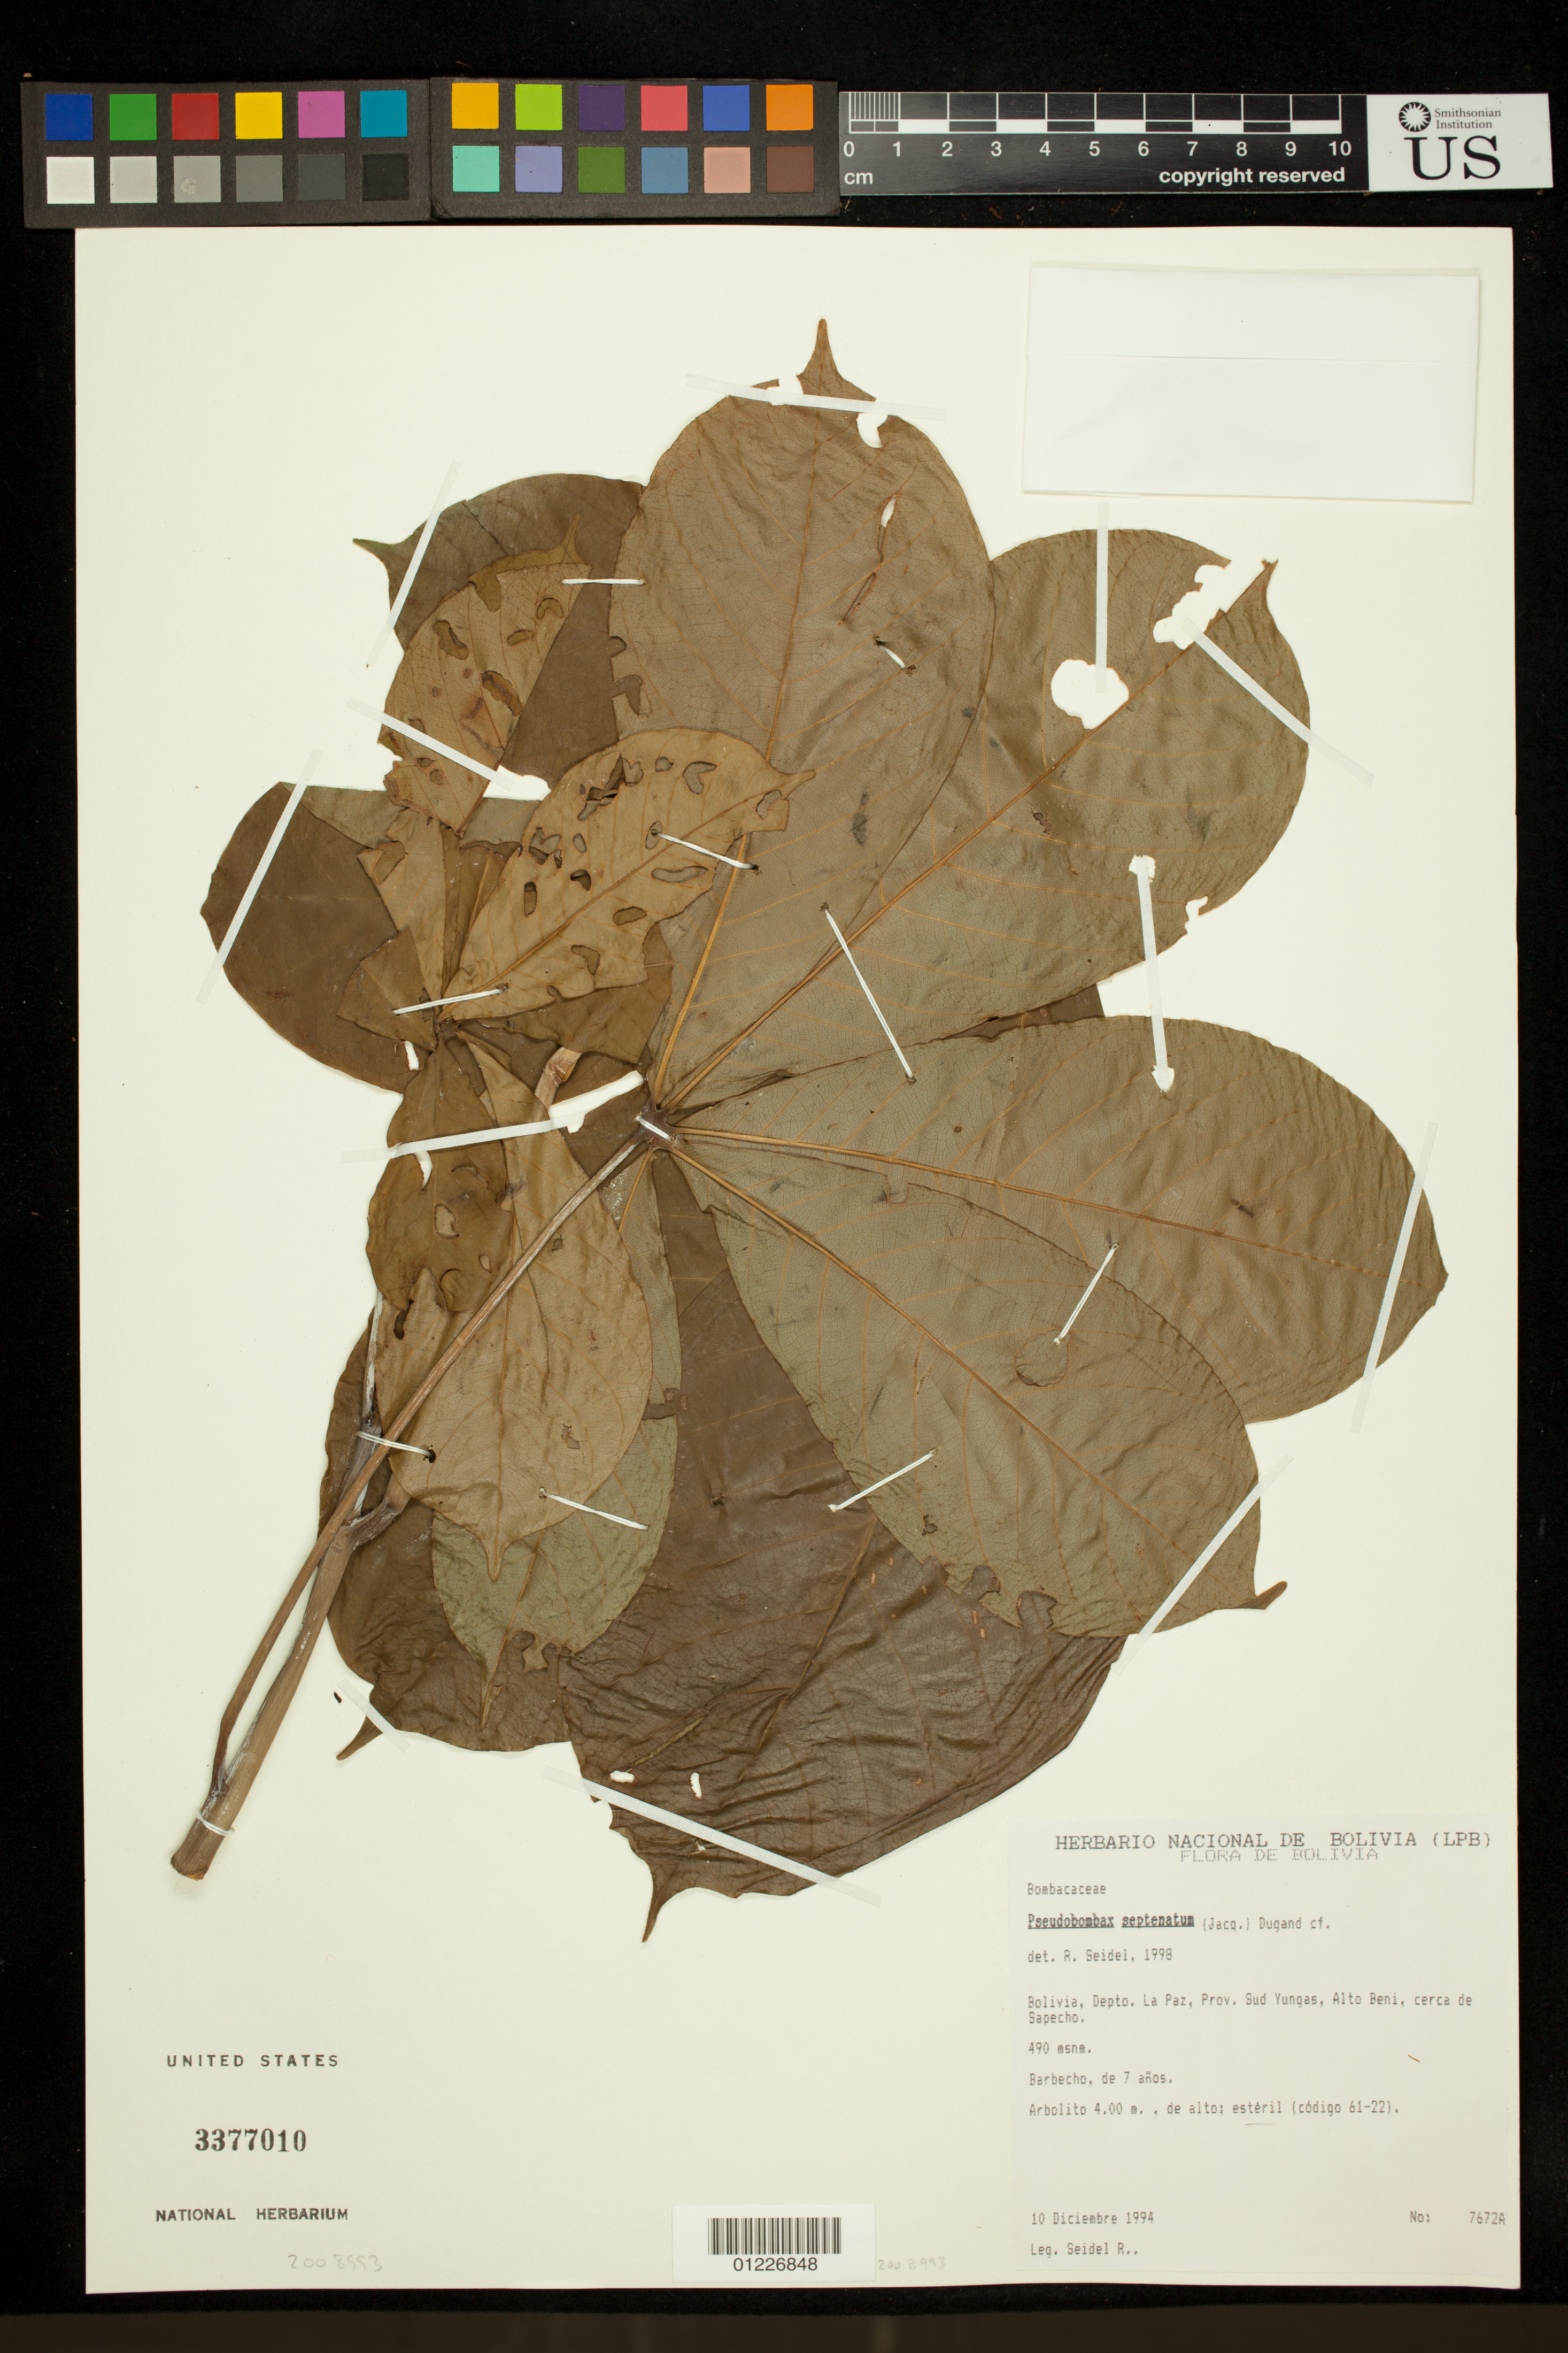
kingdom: Plantae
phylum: Tracheophyta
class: Magnoliopsida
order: Malvales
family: Malvaceae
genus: Pseudobombax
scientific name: Pseudobombax septenatum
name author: (Jacq.) Dugand G.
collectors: R. Seidel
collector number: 7672A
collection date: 1994-12-10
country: Bolivia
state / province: La Paz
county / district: Sud Yungas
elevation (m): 1219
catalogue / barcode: US 3377010